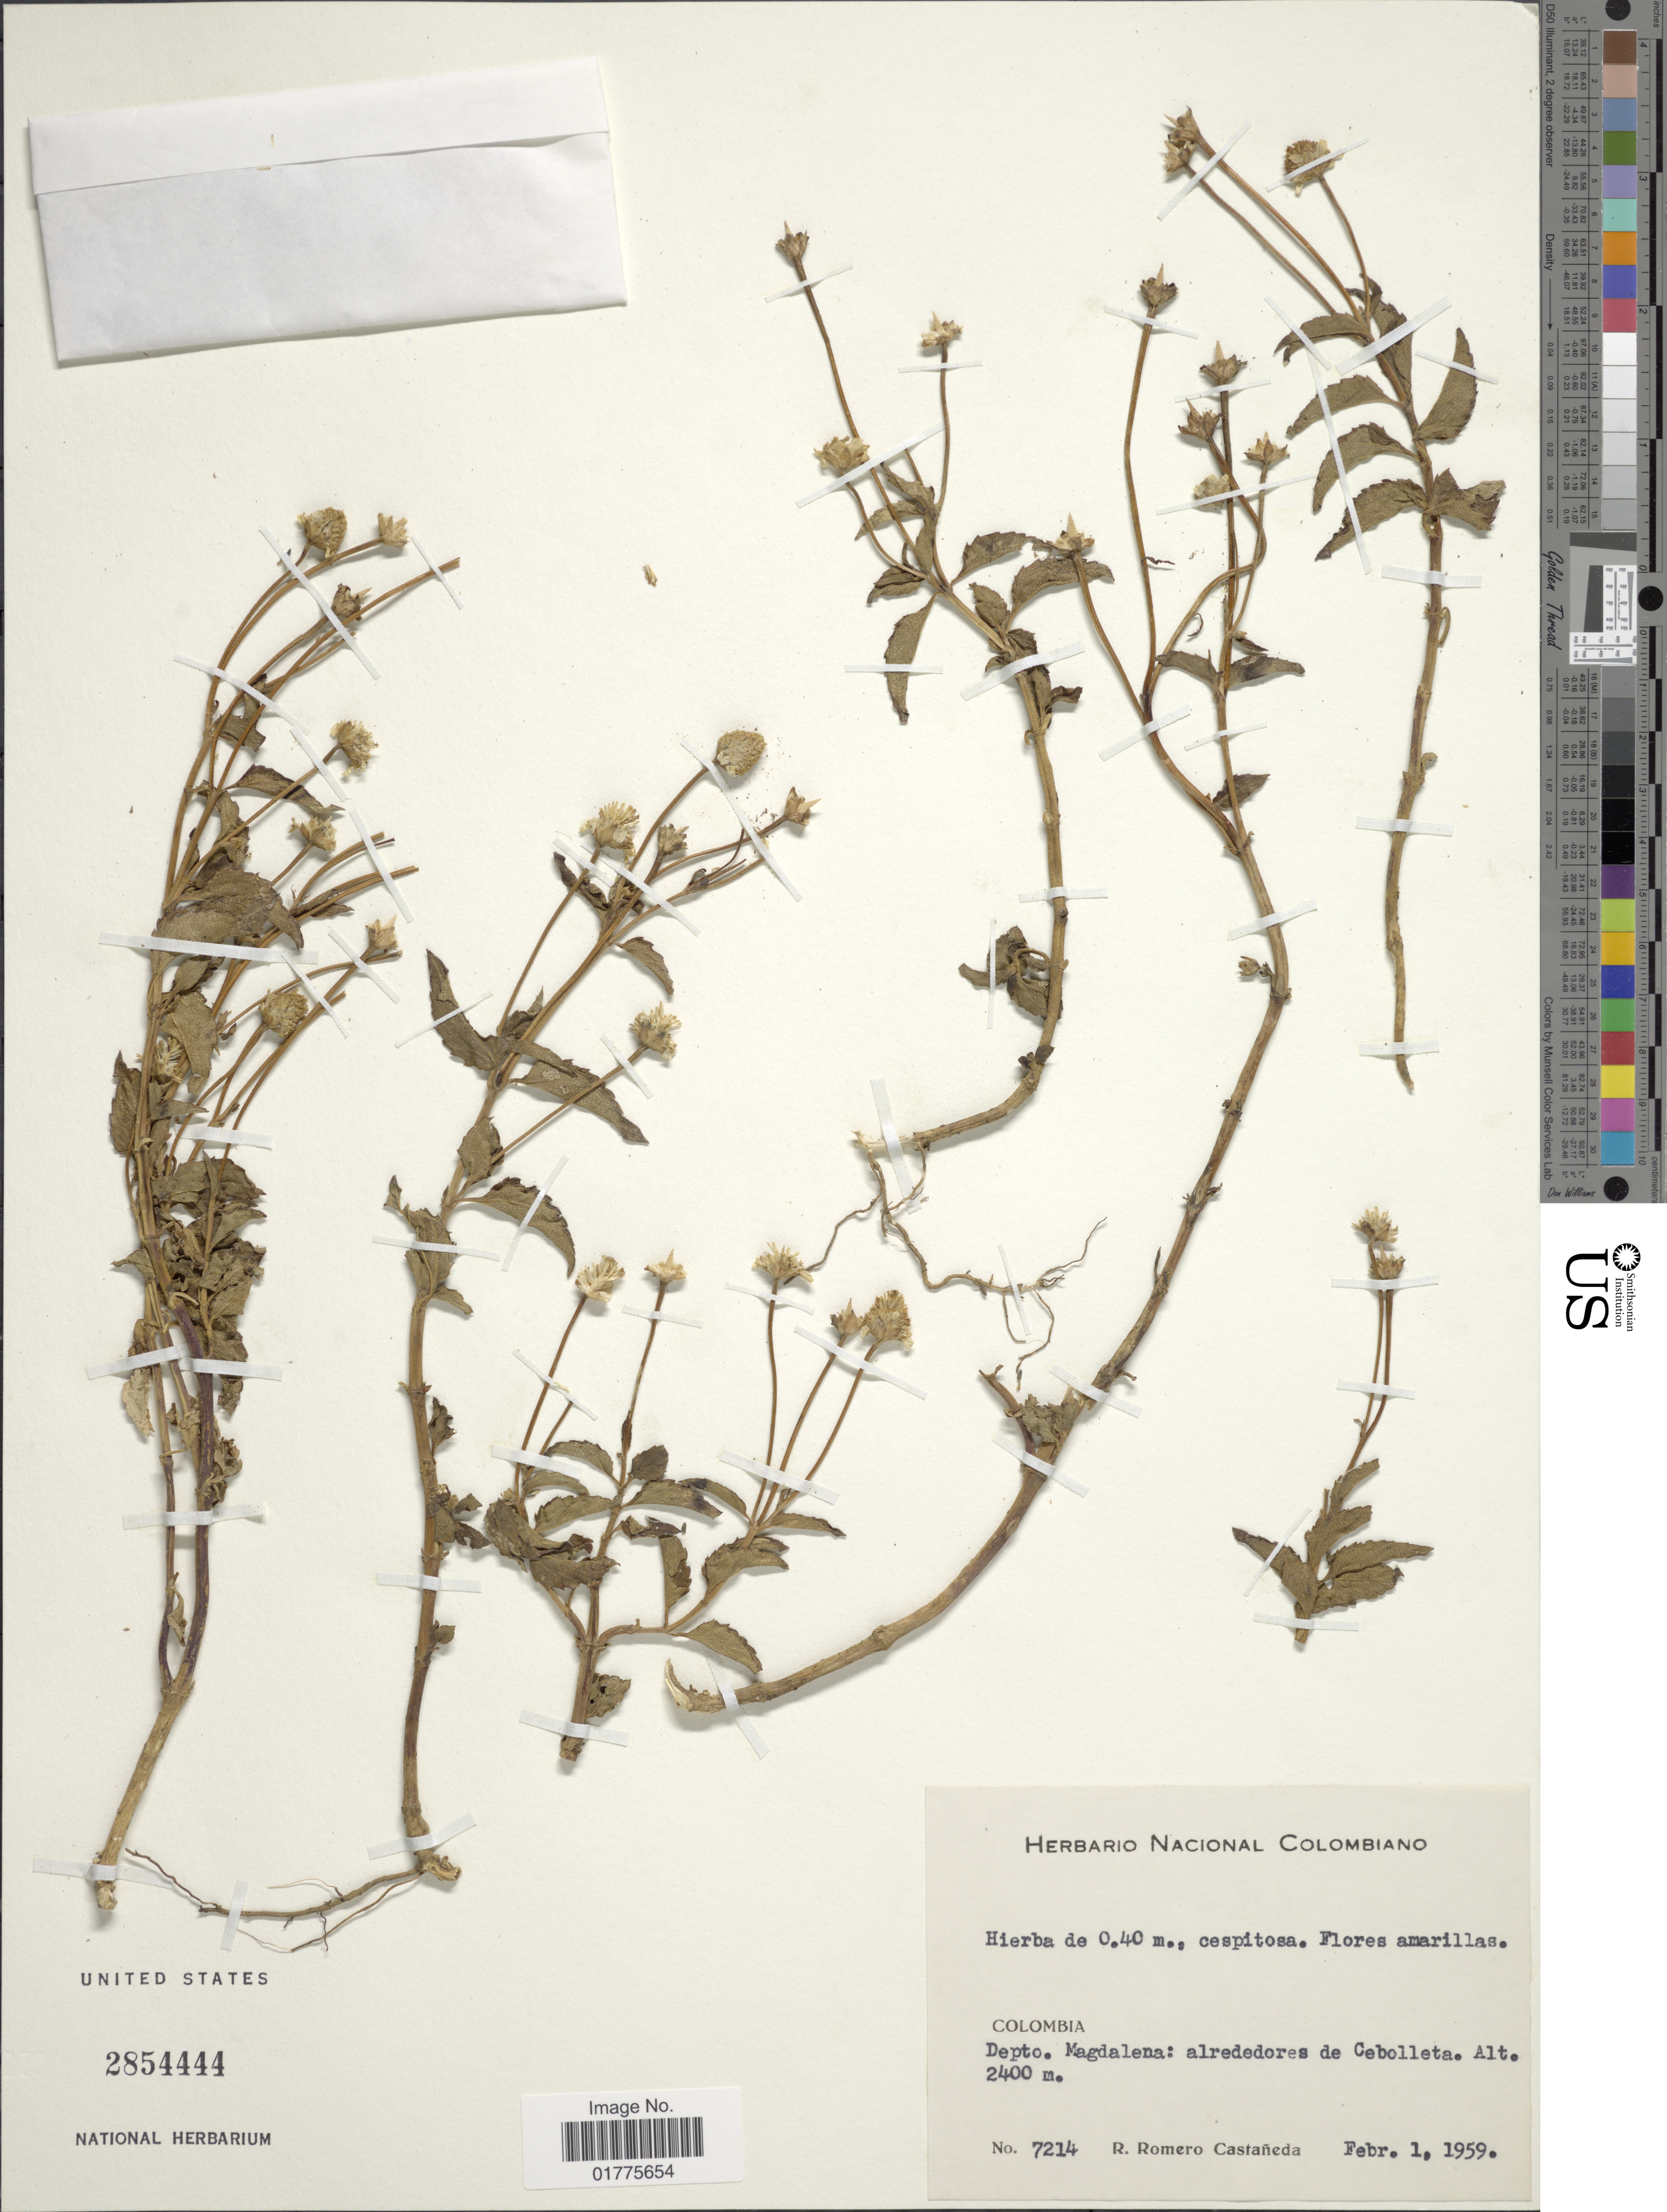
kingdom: Plantae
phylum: Tracheophyta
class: Magnoliopsida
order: Asterales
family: Asteraceae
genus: Acmella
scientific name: Acmella repens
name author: (Walter) Rich.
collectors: R. Romero Castañeda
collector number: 7214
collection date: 1959-02-01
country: Colombia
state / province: Magdalena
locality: Alrededores de Cebolleta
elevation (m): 2400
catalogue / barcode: US 2854444